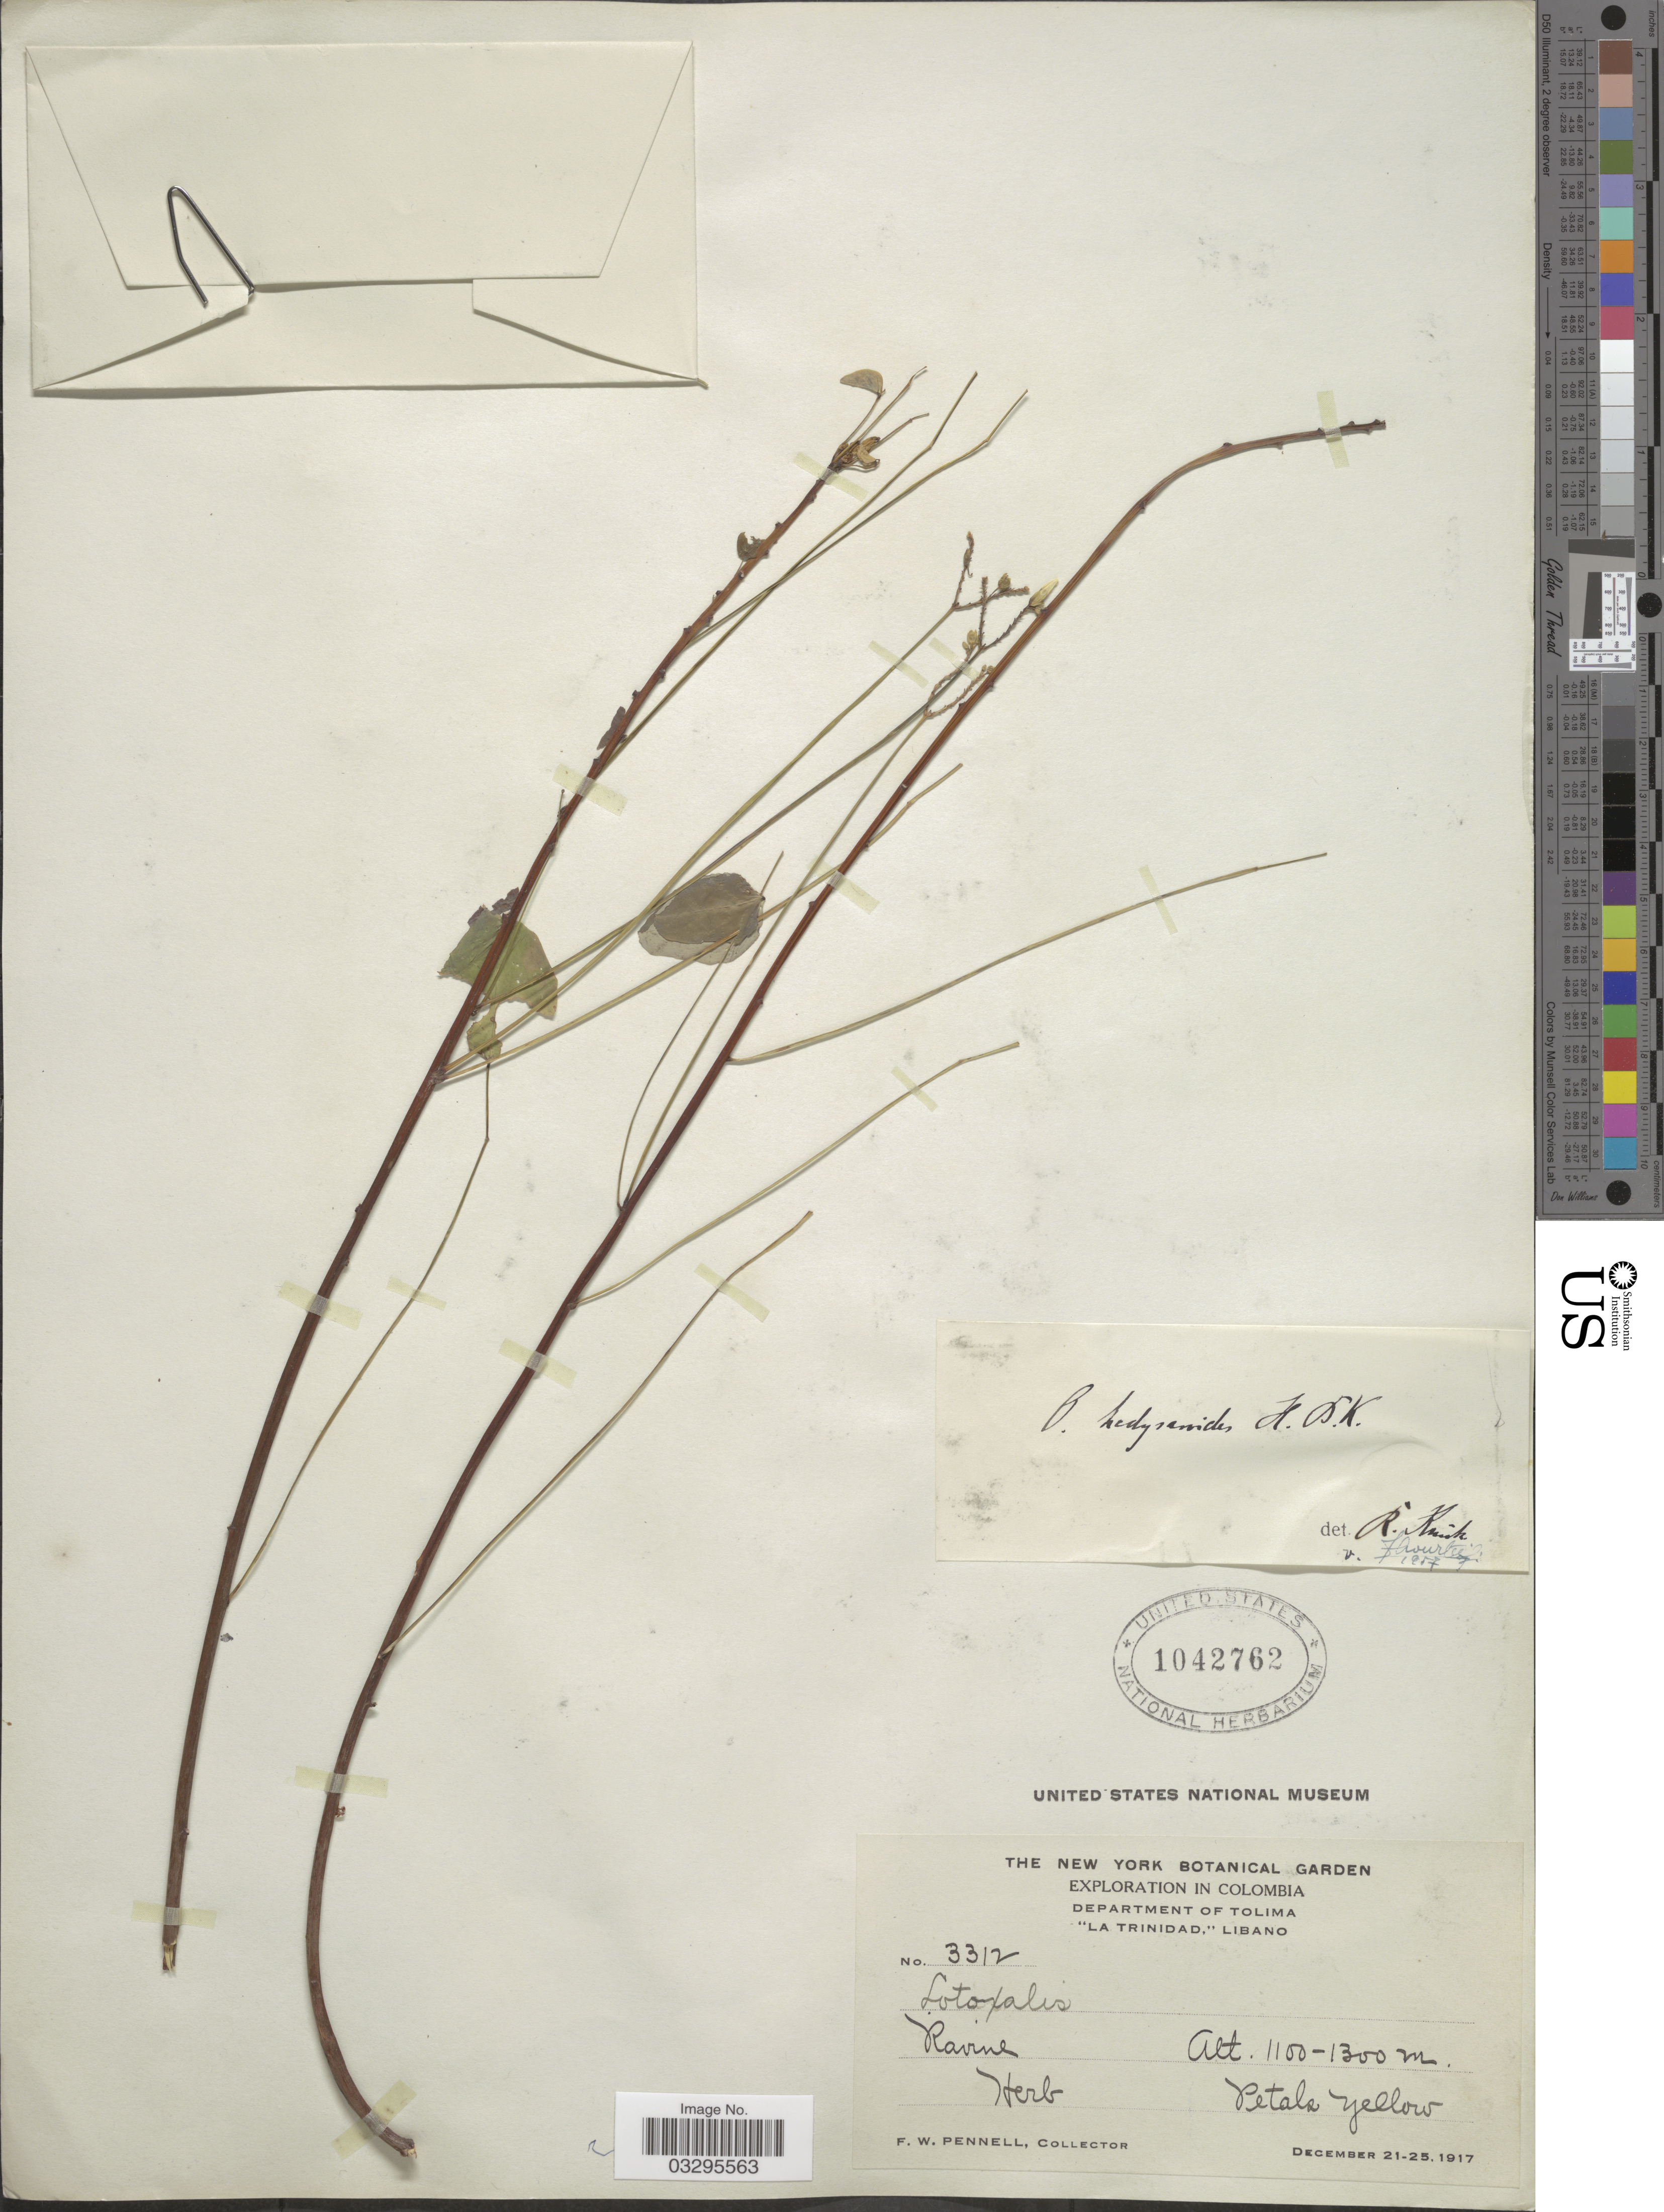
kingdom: Plantae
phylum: Tracheophyta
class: Magnoliopsida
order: Oxalidales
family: Oxalidaceae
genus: Oxalis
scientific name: Oxalis hedysaroides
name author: Kunth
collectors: F. W. Pennell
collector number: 3312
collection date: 1917-12-21/1917-12-25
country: Colombia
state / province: Tolima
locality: Department of Tolima. "La Trinidad," Libano.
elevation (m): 1100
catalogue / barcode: US 1042762